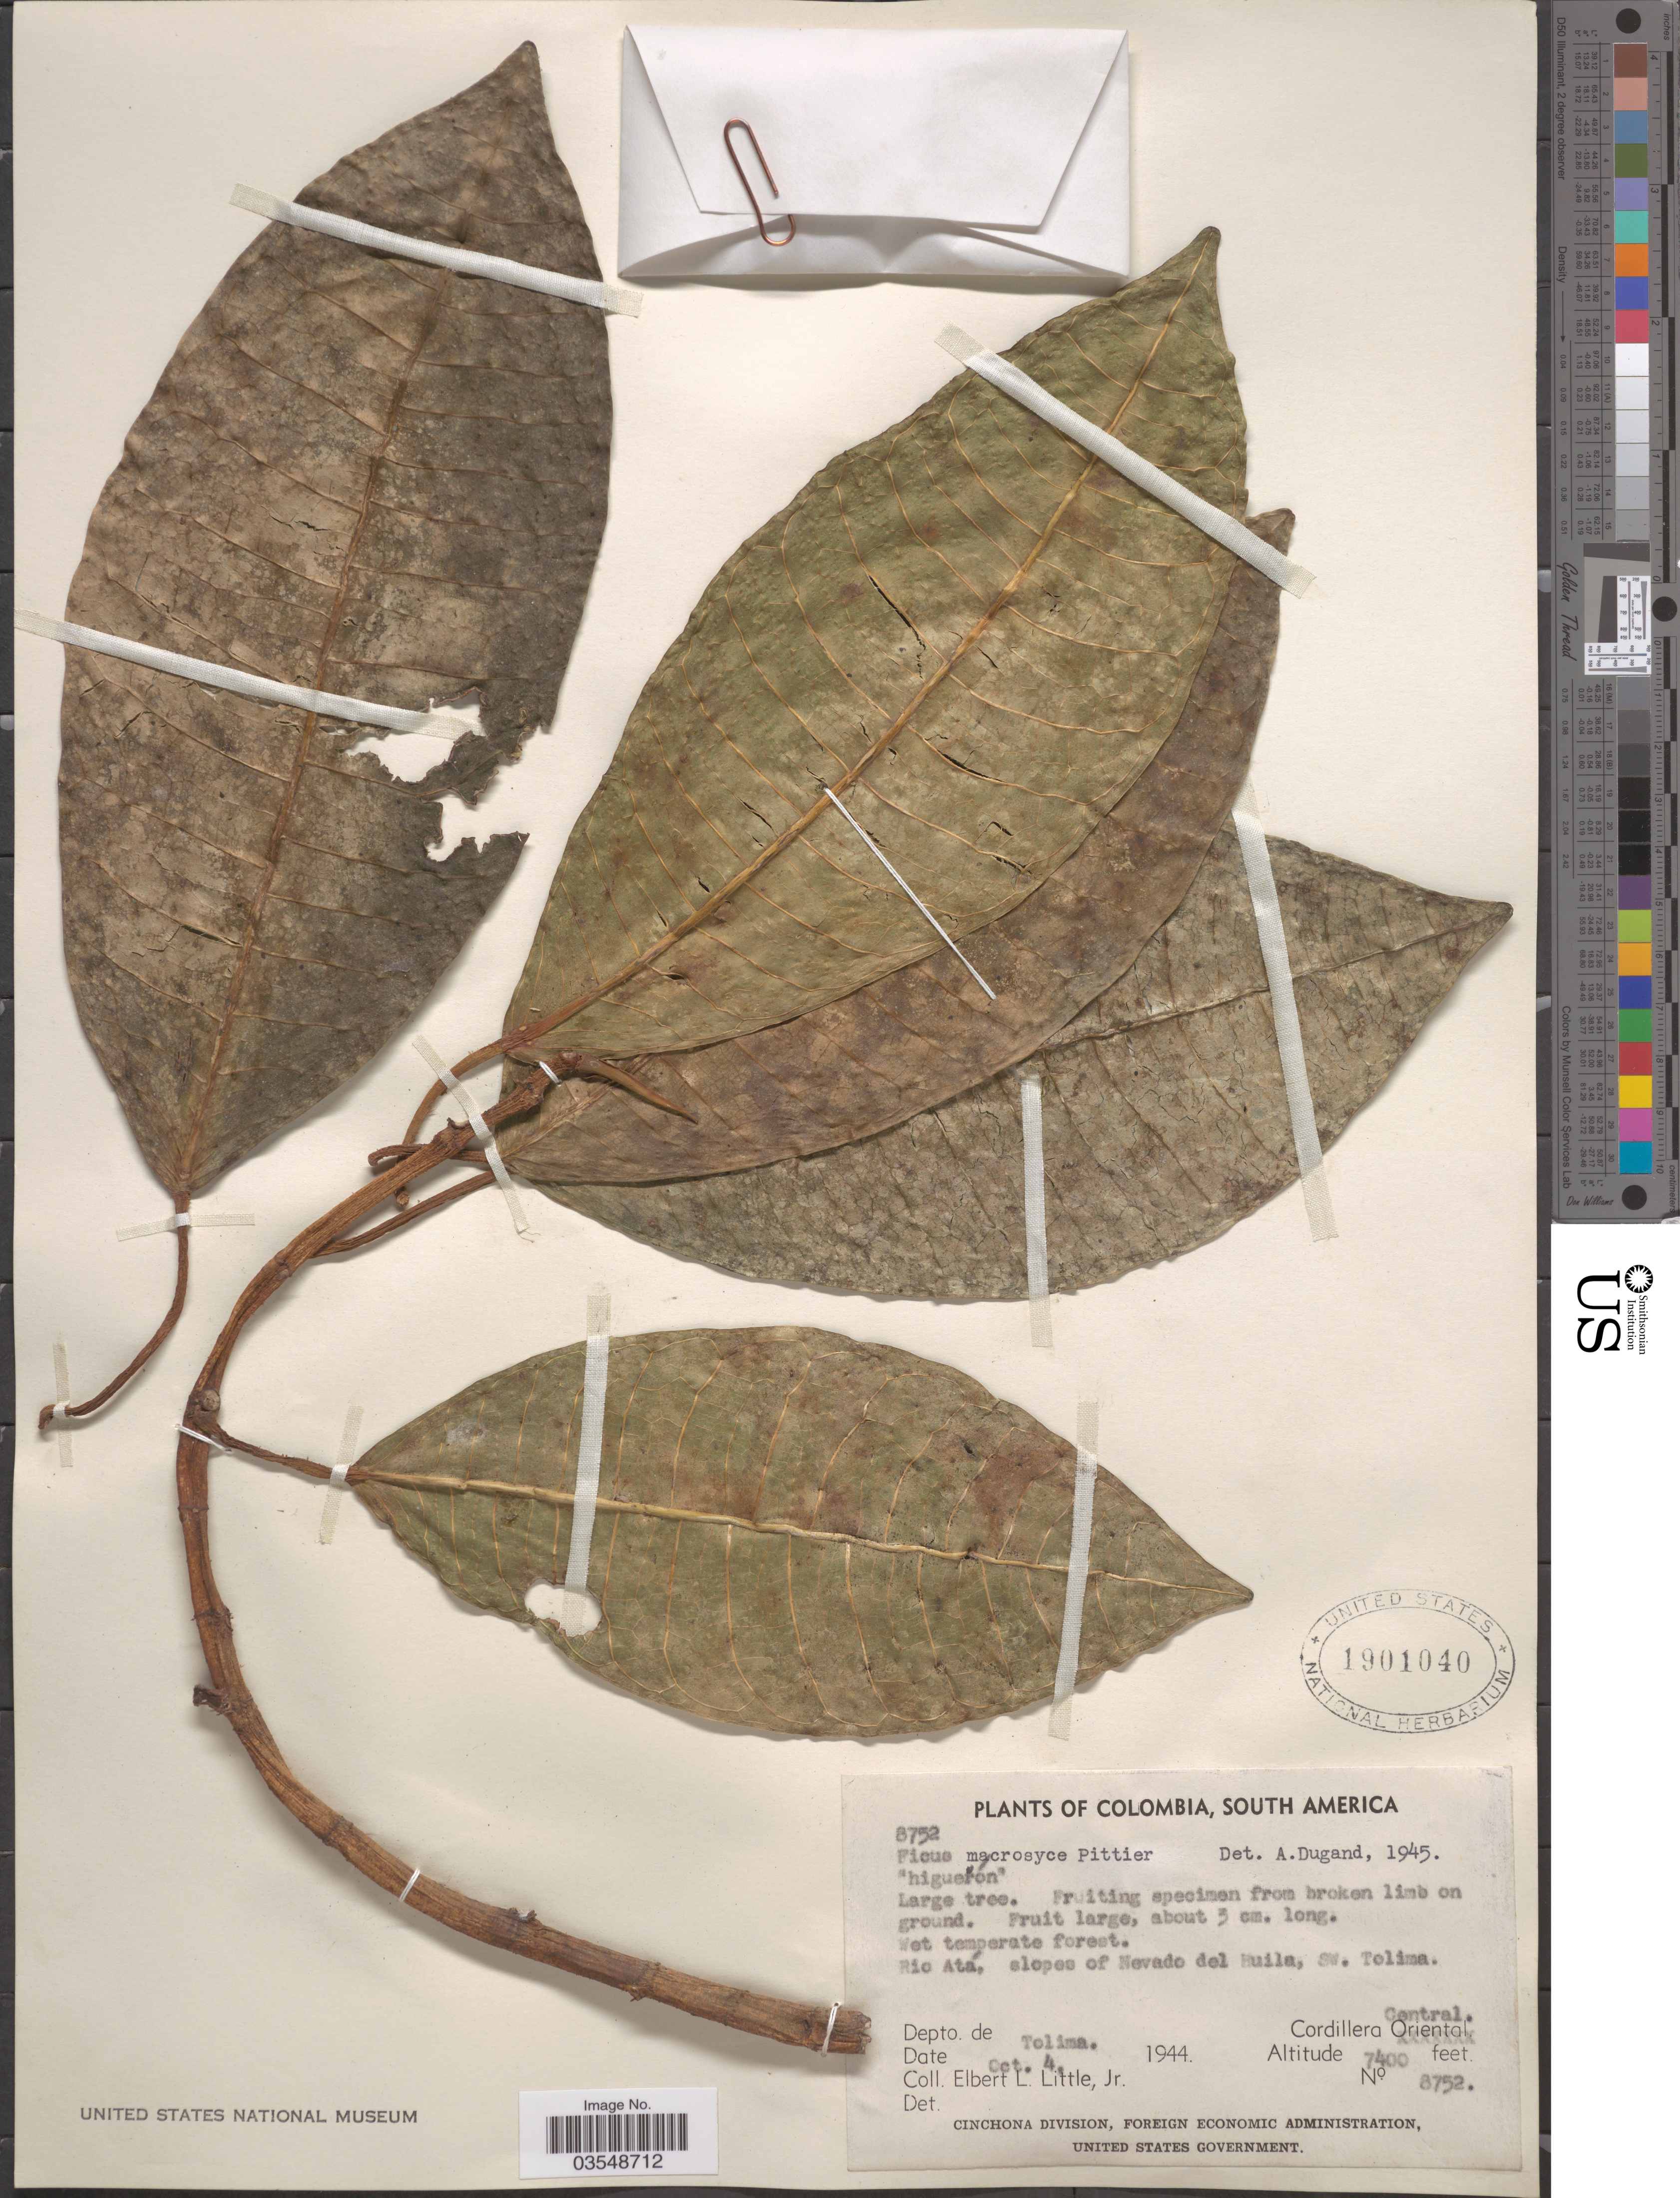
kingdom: Plantae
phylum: Tracheophyta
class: Magnoliopsida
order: Rosales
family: Moraceae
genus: Ficus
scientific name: Ficus macrosyce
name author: Pittier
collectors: E. L. Little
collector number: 8752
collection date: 1944-10-04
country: Colombia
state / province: Tolima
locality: Rio Atá, slopes of Nevado del Huila, SW. Tolima. Depto. de Tolima. Cordillera Central.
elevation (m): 2256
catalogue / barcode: US 1901040